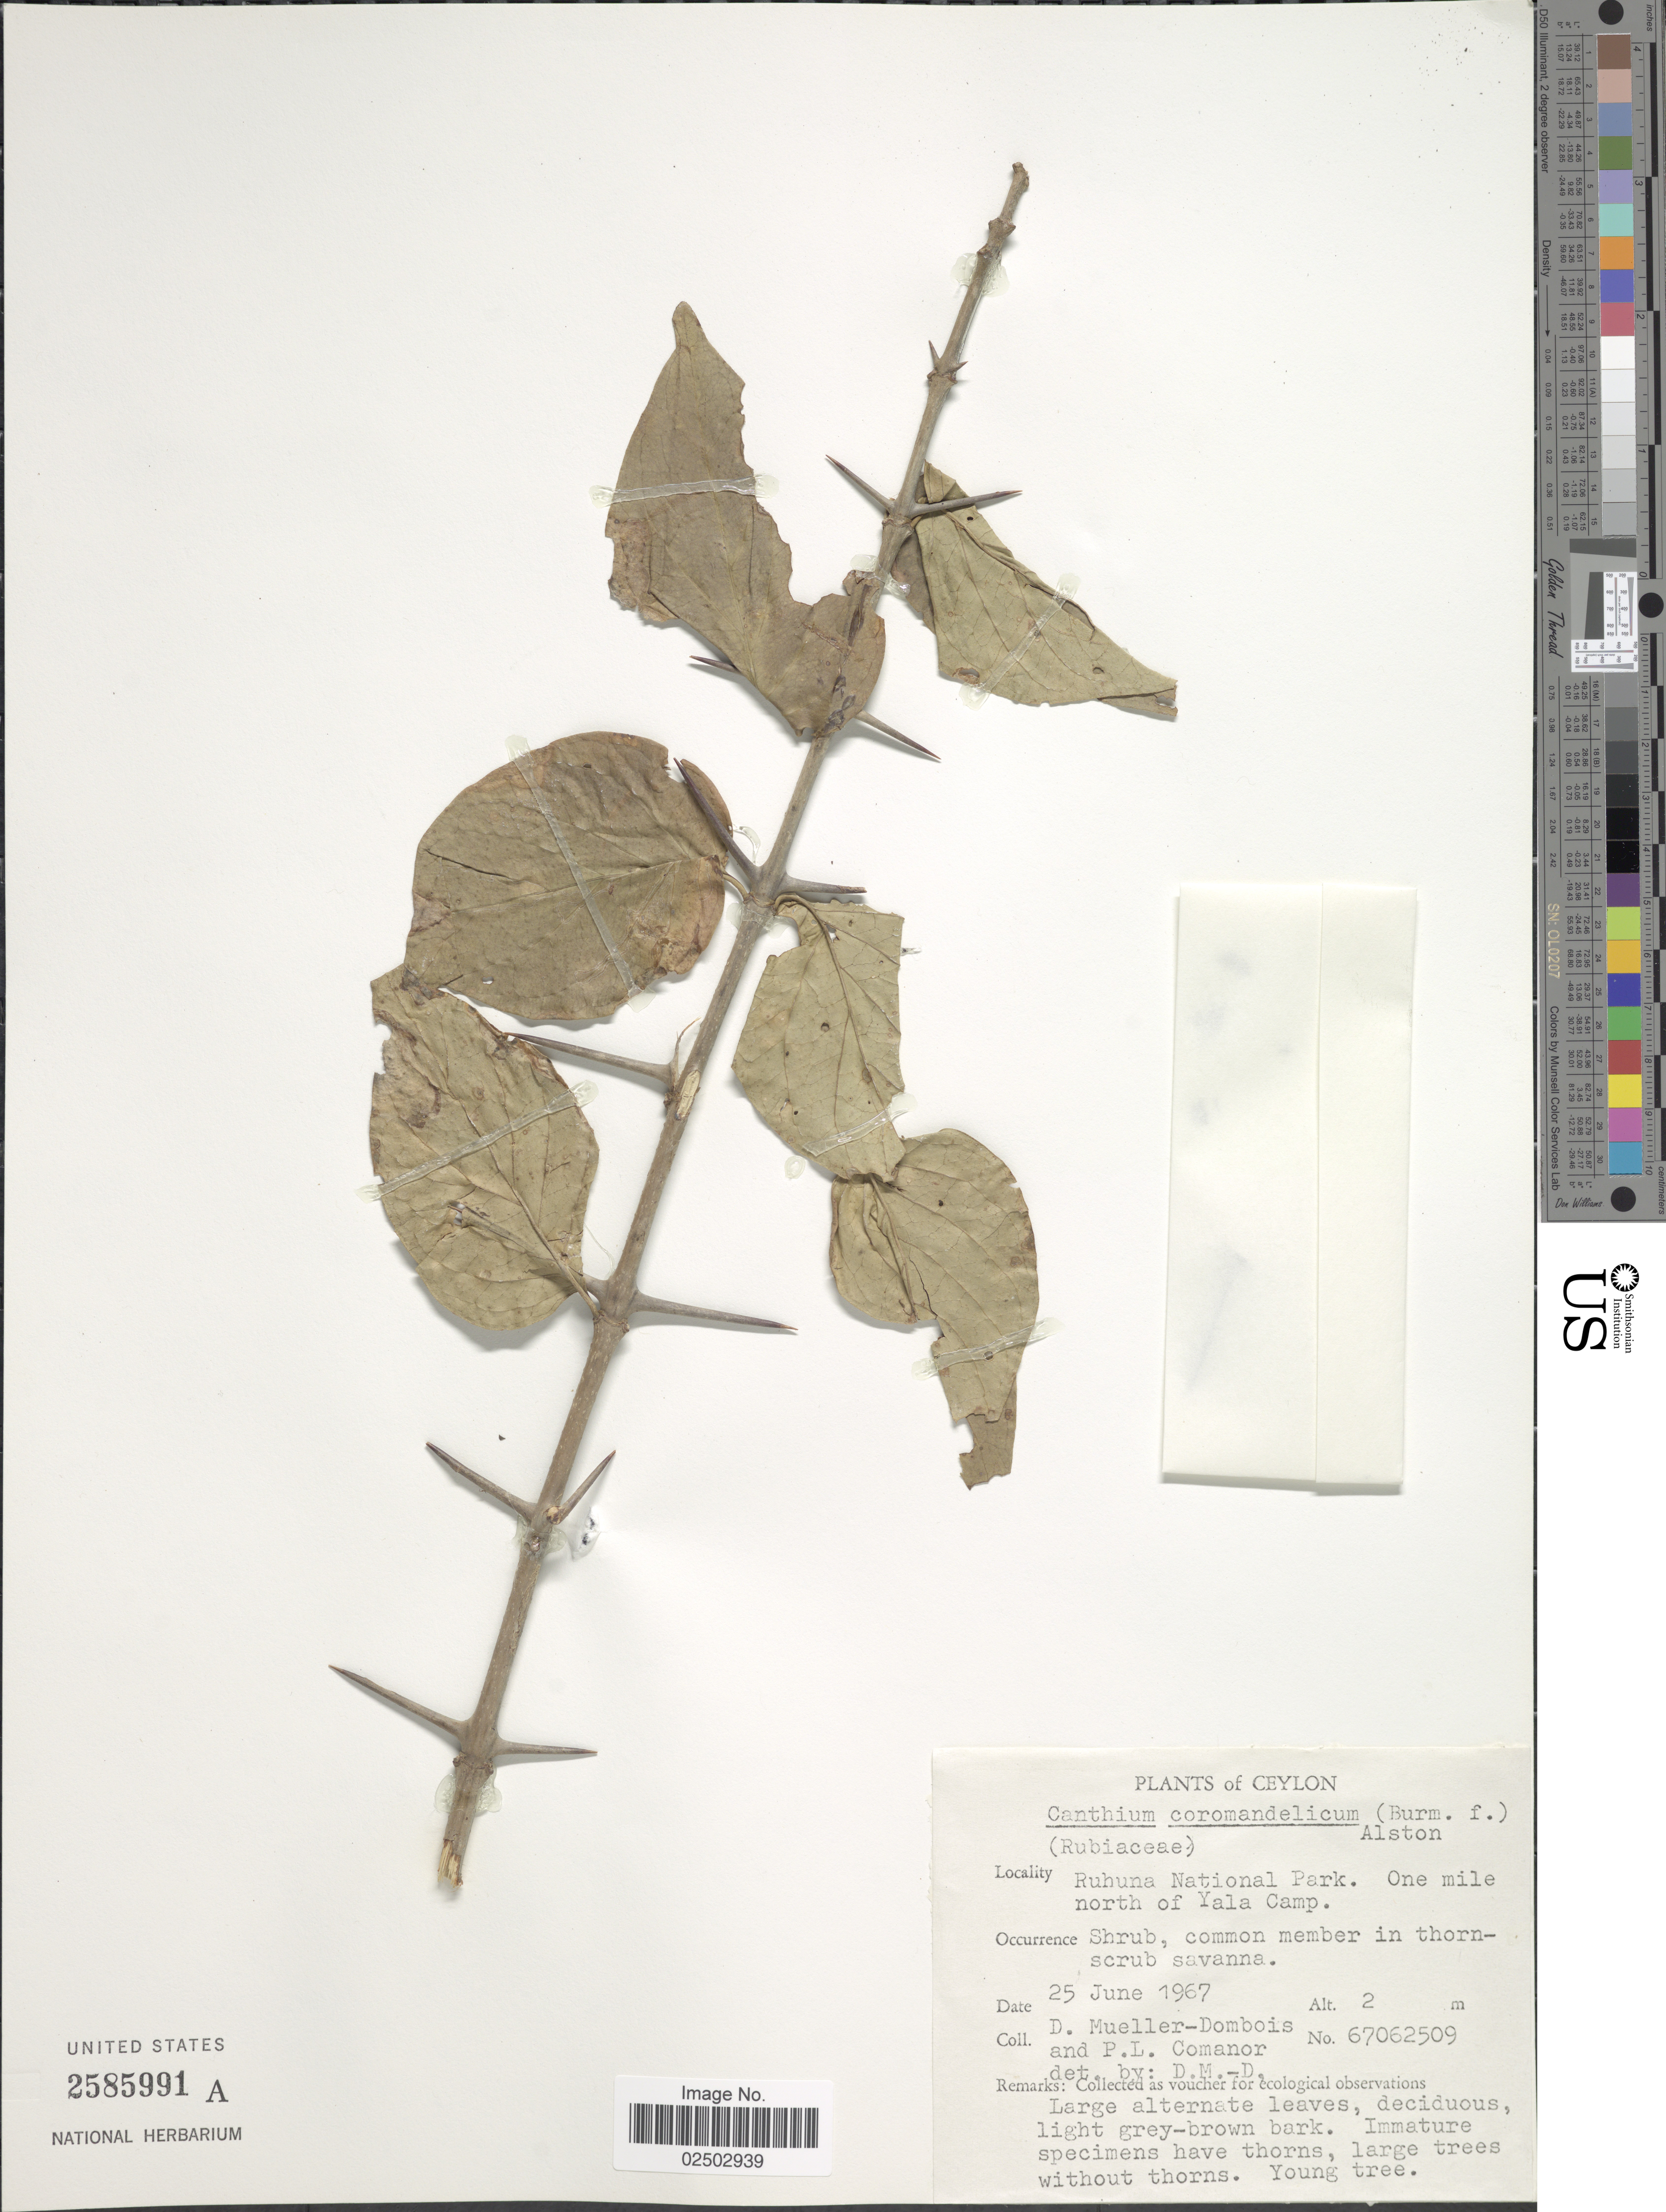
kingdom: Plantae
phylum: Tracheophyta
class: Magnoliopsida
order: Gentianales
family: Rubiaceae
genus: Canthium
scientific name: Canthium coromandelicum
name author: (Burm. f.) Alston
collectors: D. Mueller-Dombois & P. Comanor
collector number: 67062509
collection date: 1967-06-25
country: Sri Lanka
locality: Ceylon, Ruhuna National Park, One Mile north of Yala Camp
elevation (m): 2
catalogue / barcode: US 2585991A